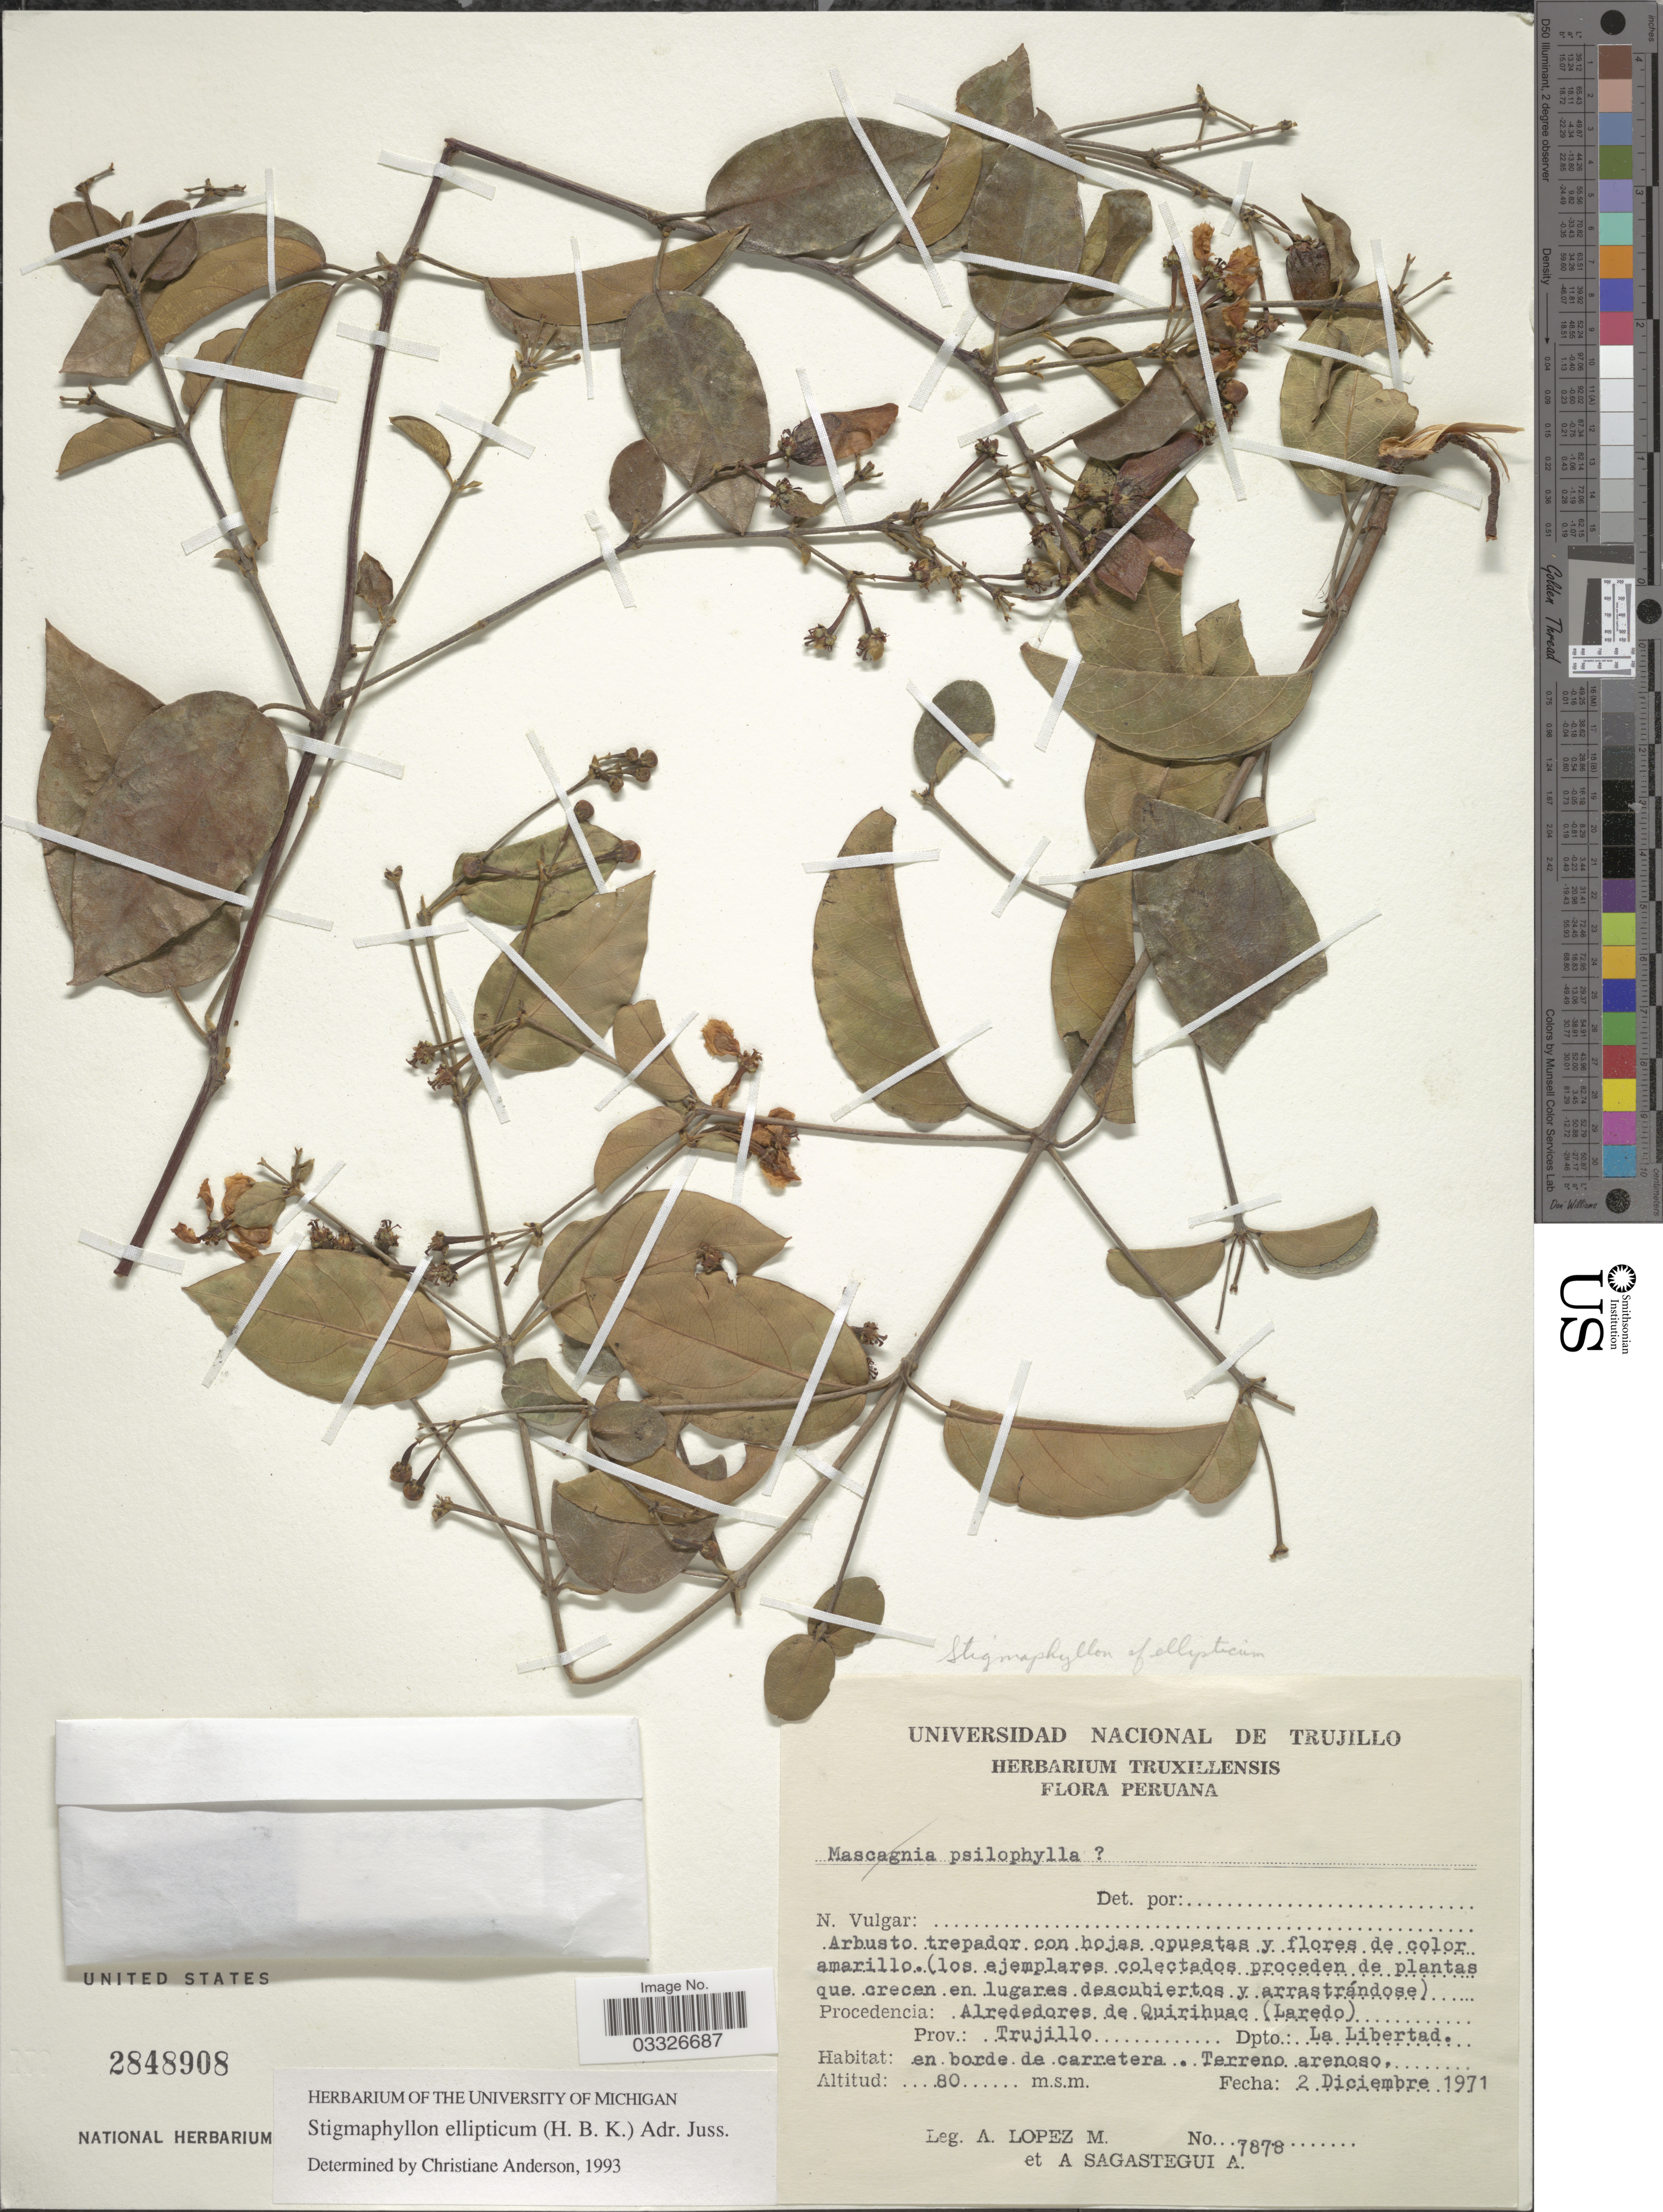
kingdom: Plantae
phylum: Tracheophyta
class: Magnoliopsida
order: Malpighiales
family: Malpighiaceae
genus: Stigmaphyllon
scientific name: Stigmaphyllon ellipticum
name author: (Kunth) A. Juss.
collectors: A. López M. & A. Sagástegui A.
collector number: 7878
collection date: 1971-12-02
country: Peru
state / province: La Libertad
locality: Procedencia: Alrededores de Quirihuac (Laredo). Dpto.: La Libertad.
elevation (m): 80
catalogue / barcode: US 2848908